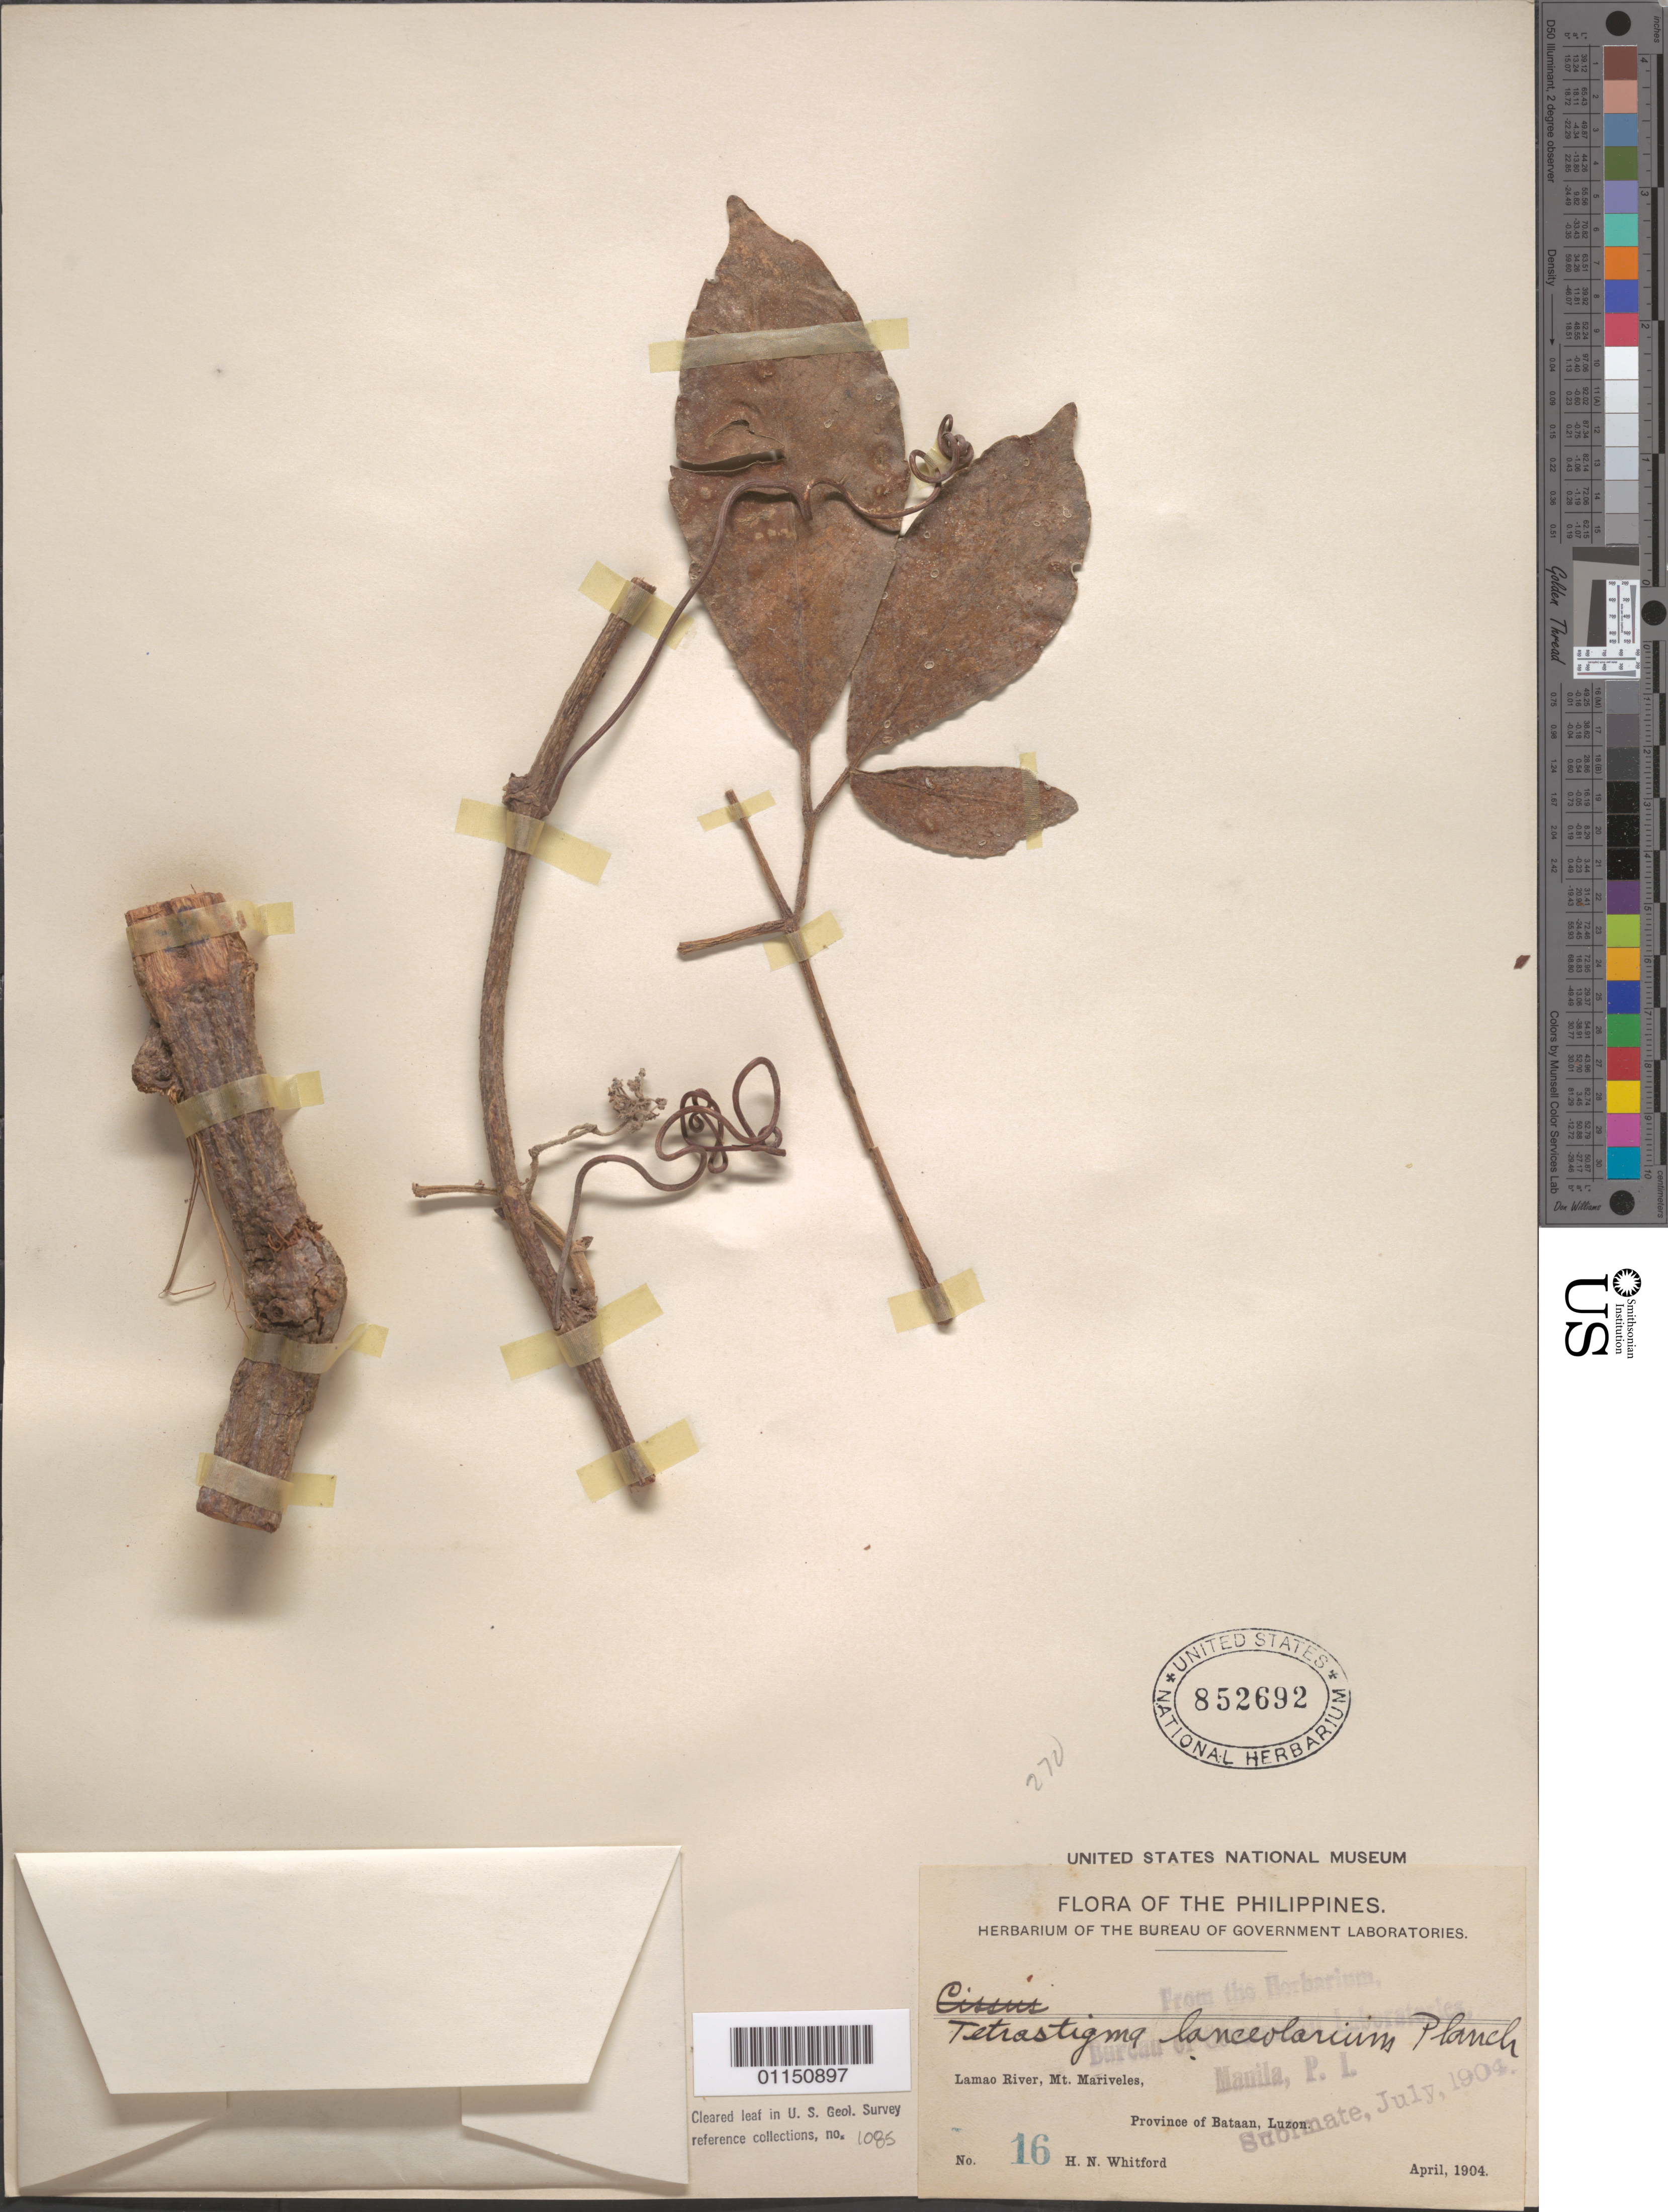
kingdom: Plantae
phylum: Tracheophyta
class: Magnoliopsida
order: Vitales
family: Vitaceae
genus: Tetrastigma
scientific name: Tetrastigma harmandii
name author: Planch.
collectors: H. N. Whitford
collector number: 16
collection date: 1904-04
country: Philippines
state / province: Central Luzon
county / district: Bataan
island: Luzon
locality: Lamao River, Mt Mariveles. Luzon.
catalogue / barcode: US 852692